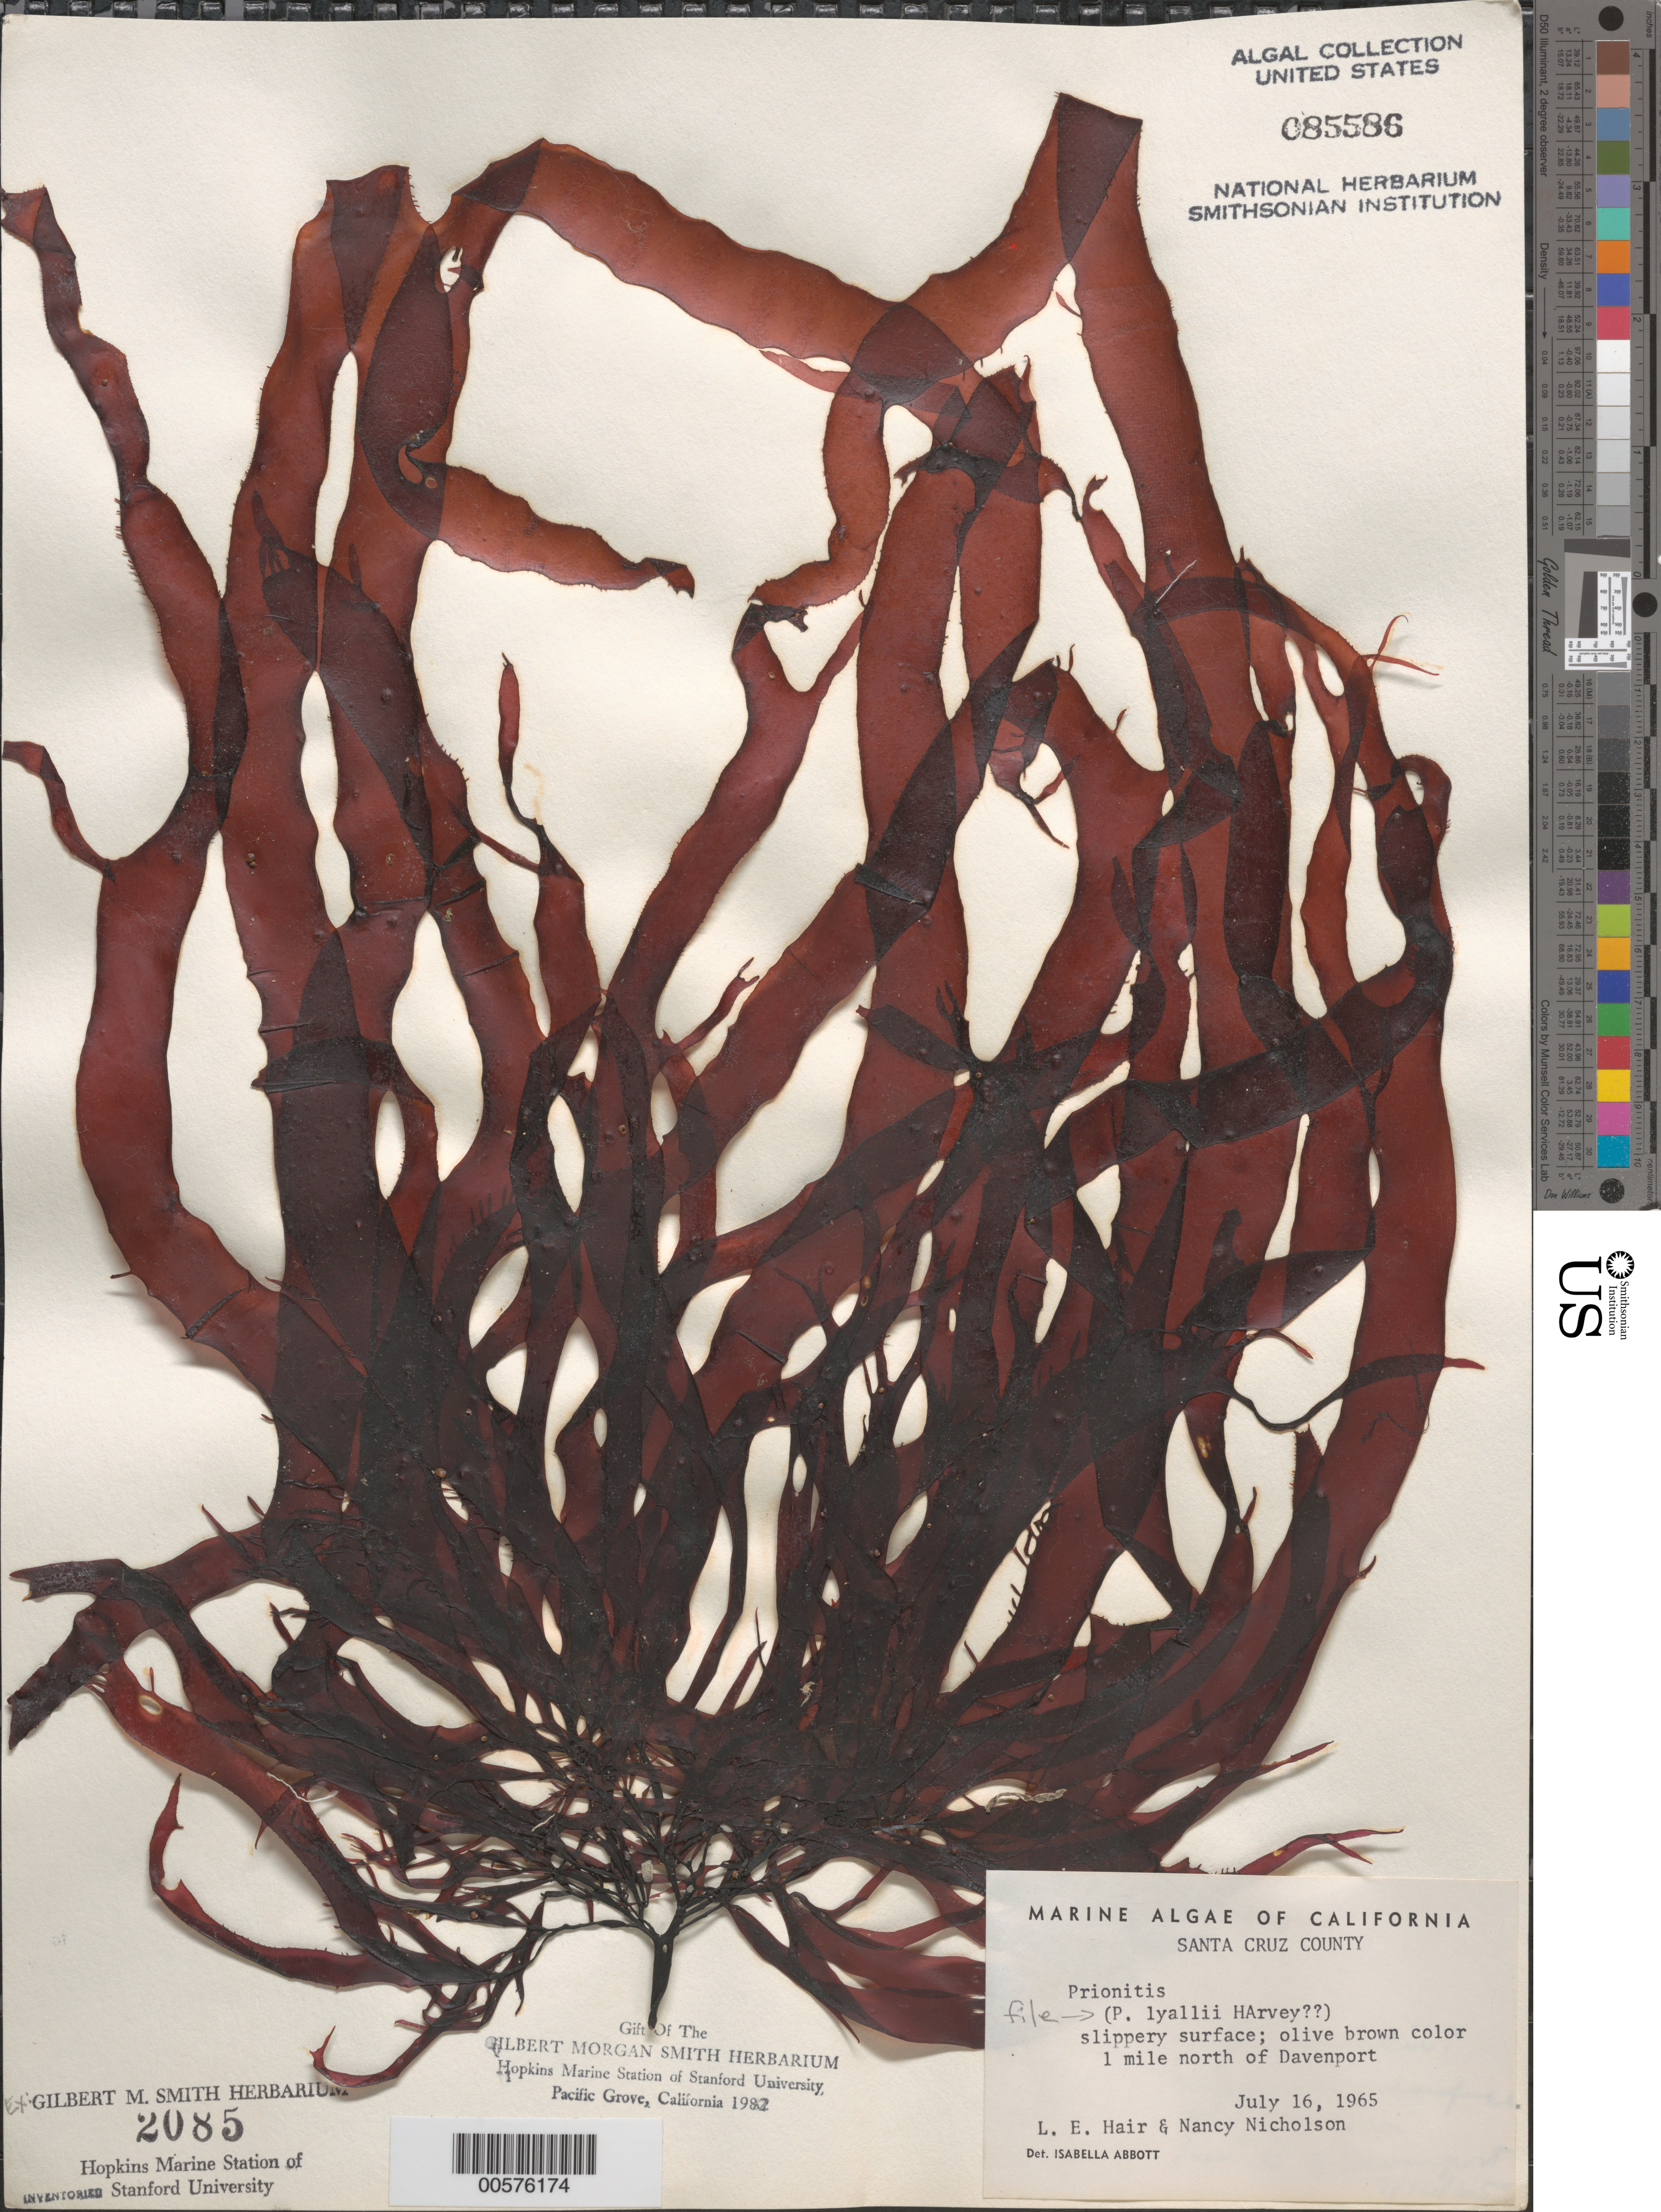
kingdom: Plantae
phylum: Rhodophyta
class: Florideophyceae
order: Cryptonemiales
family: Cryptonemiaceae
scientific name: Prionitis sternbergii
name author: (C. Agardh) J. Agardh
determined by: Algae name updating Project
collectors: L. Hair & N. Nicholson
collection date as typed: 16 Jul 1965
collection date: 1965-07-16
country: United States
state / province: California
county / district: Santa Cruz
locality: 1 mile north of Davenport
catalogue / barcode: US 85586